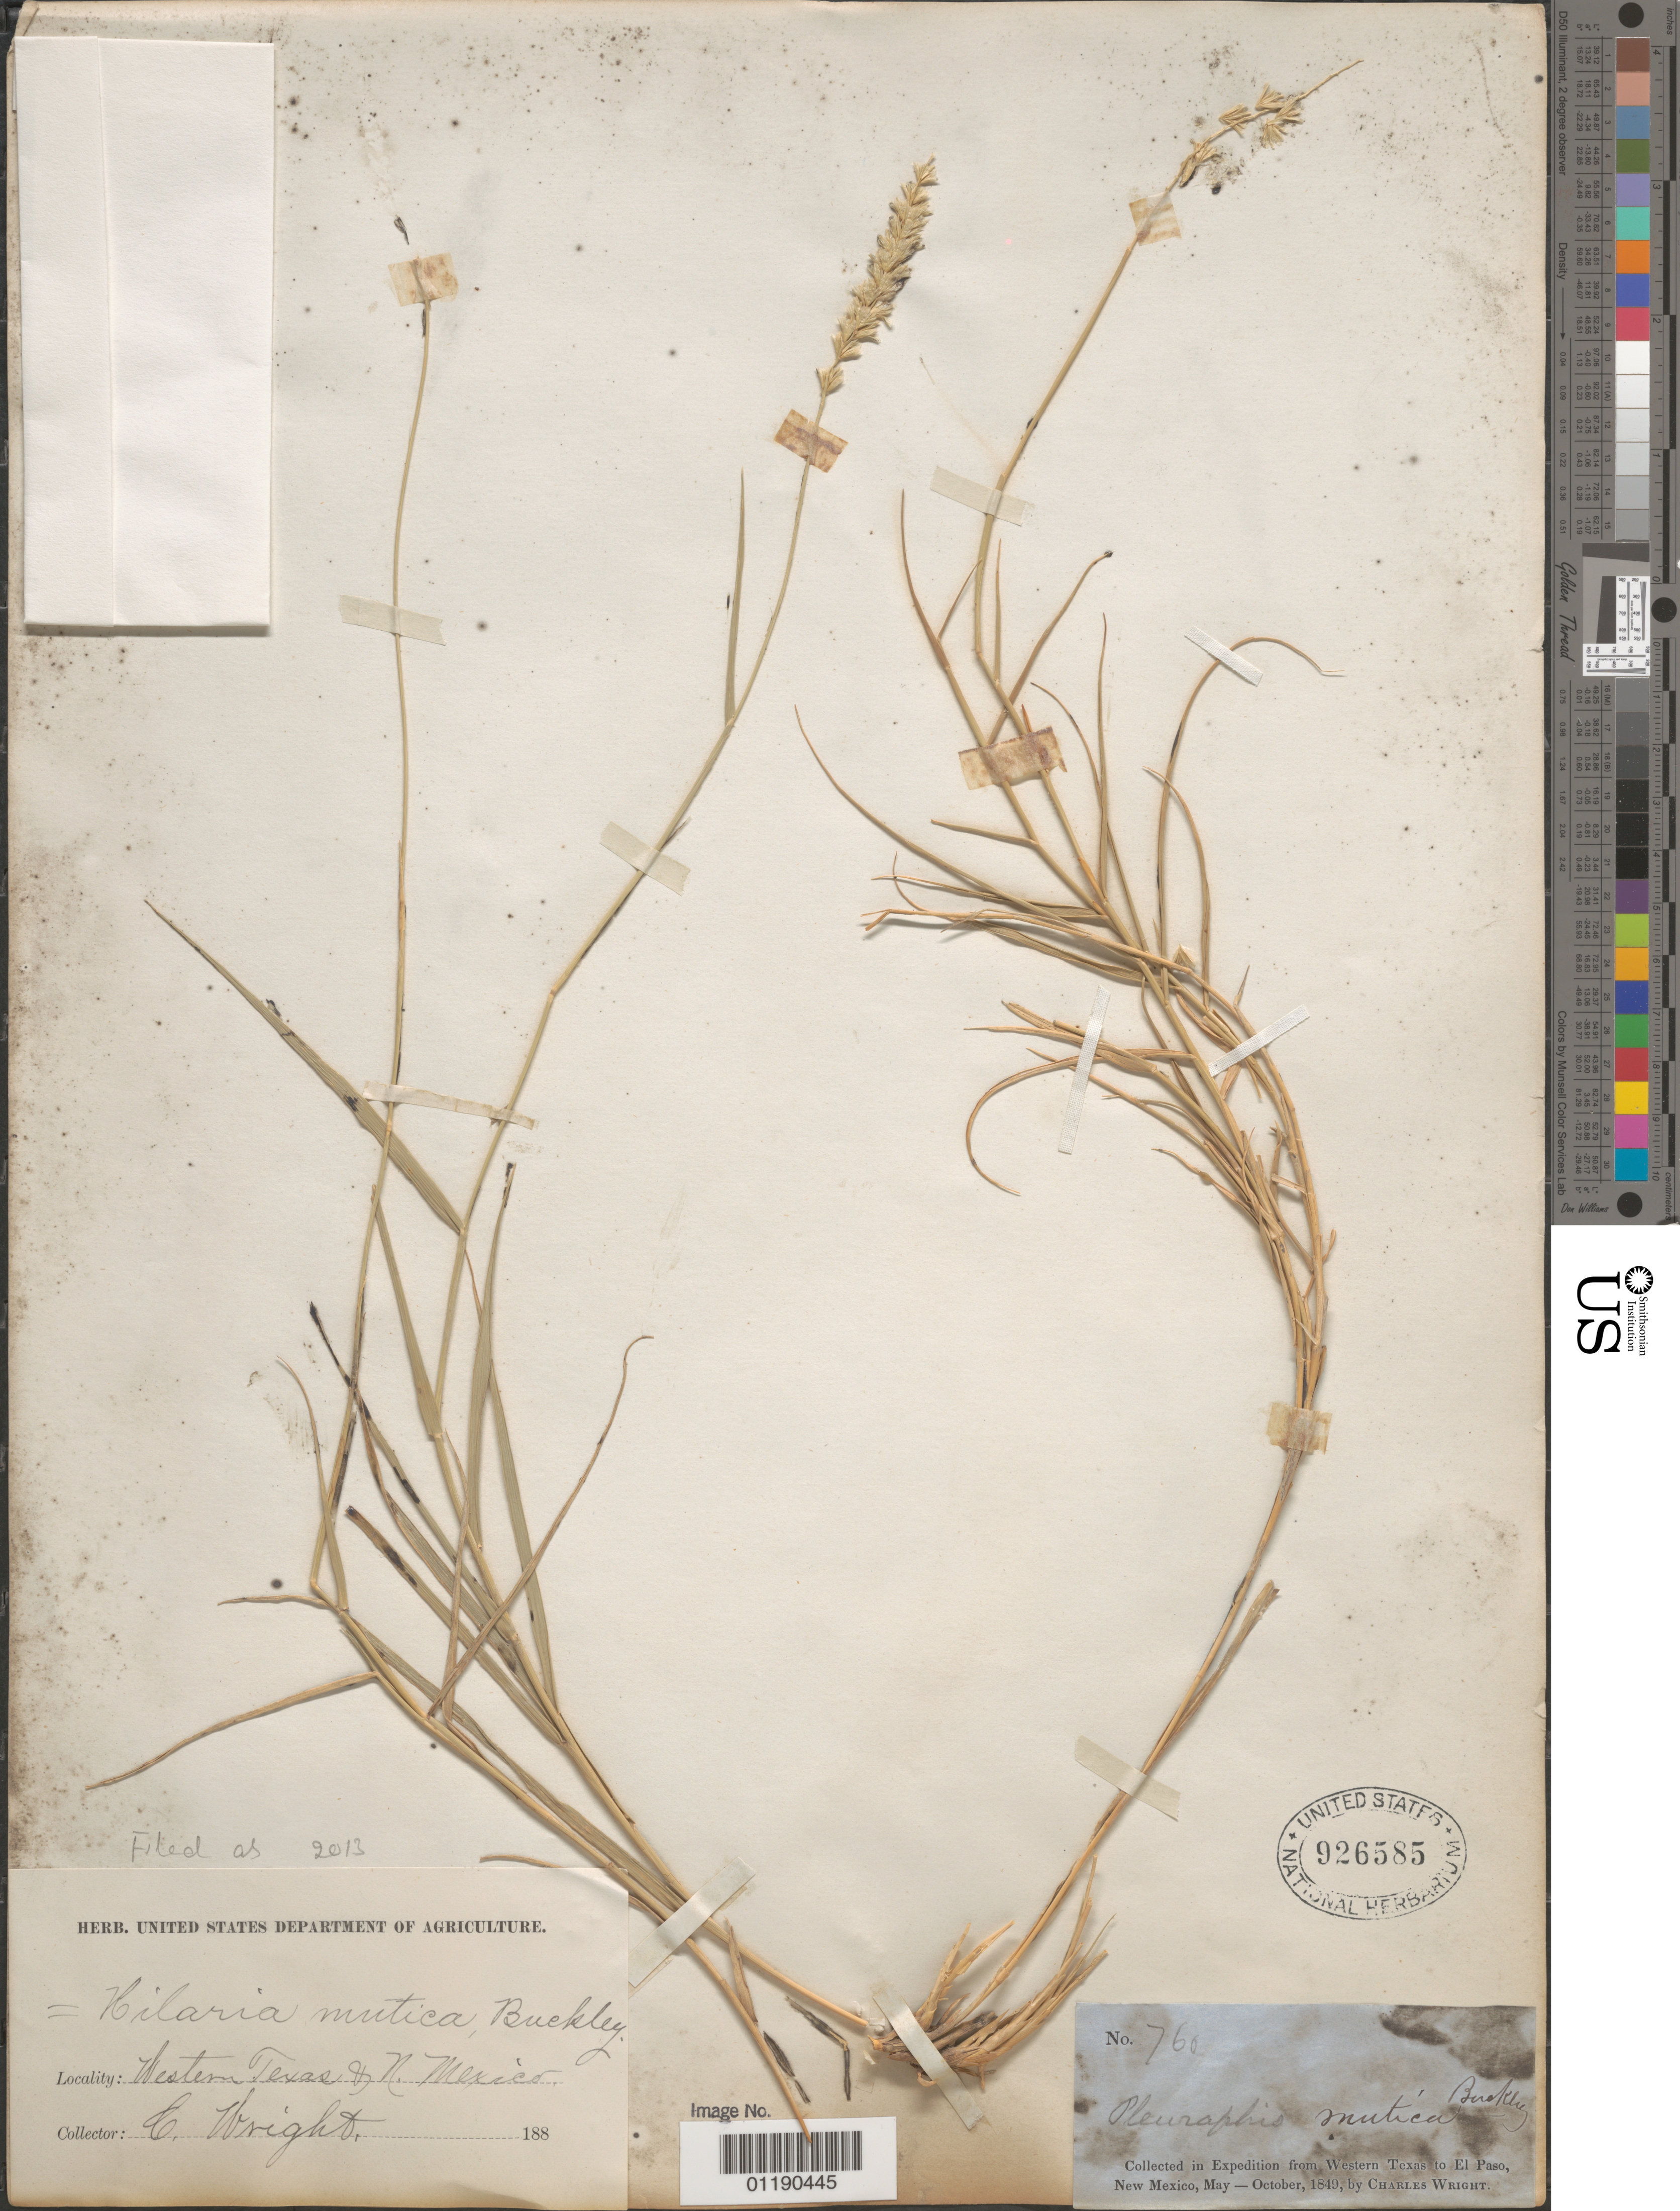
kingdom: Plantae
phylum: Tracheophyta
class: Liliopsida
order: Poales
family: Poaceae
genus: Hilaria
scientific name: Hilaria mutica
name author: (Buckley) Benth.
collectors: C. Wright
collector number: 760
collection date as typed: May 1849 to -- Oct 1849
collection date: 1849-05/1849-10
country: United States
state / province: New Mexico / Texas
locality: from Western Texas to El Paso, New Mexico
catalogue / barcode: US 926585